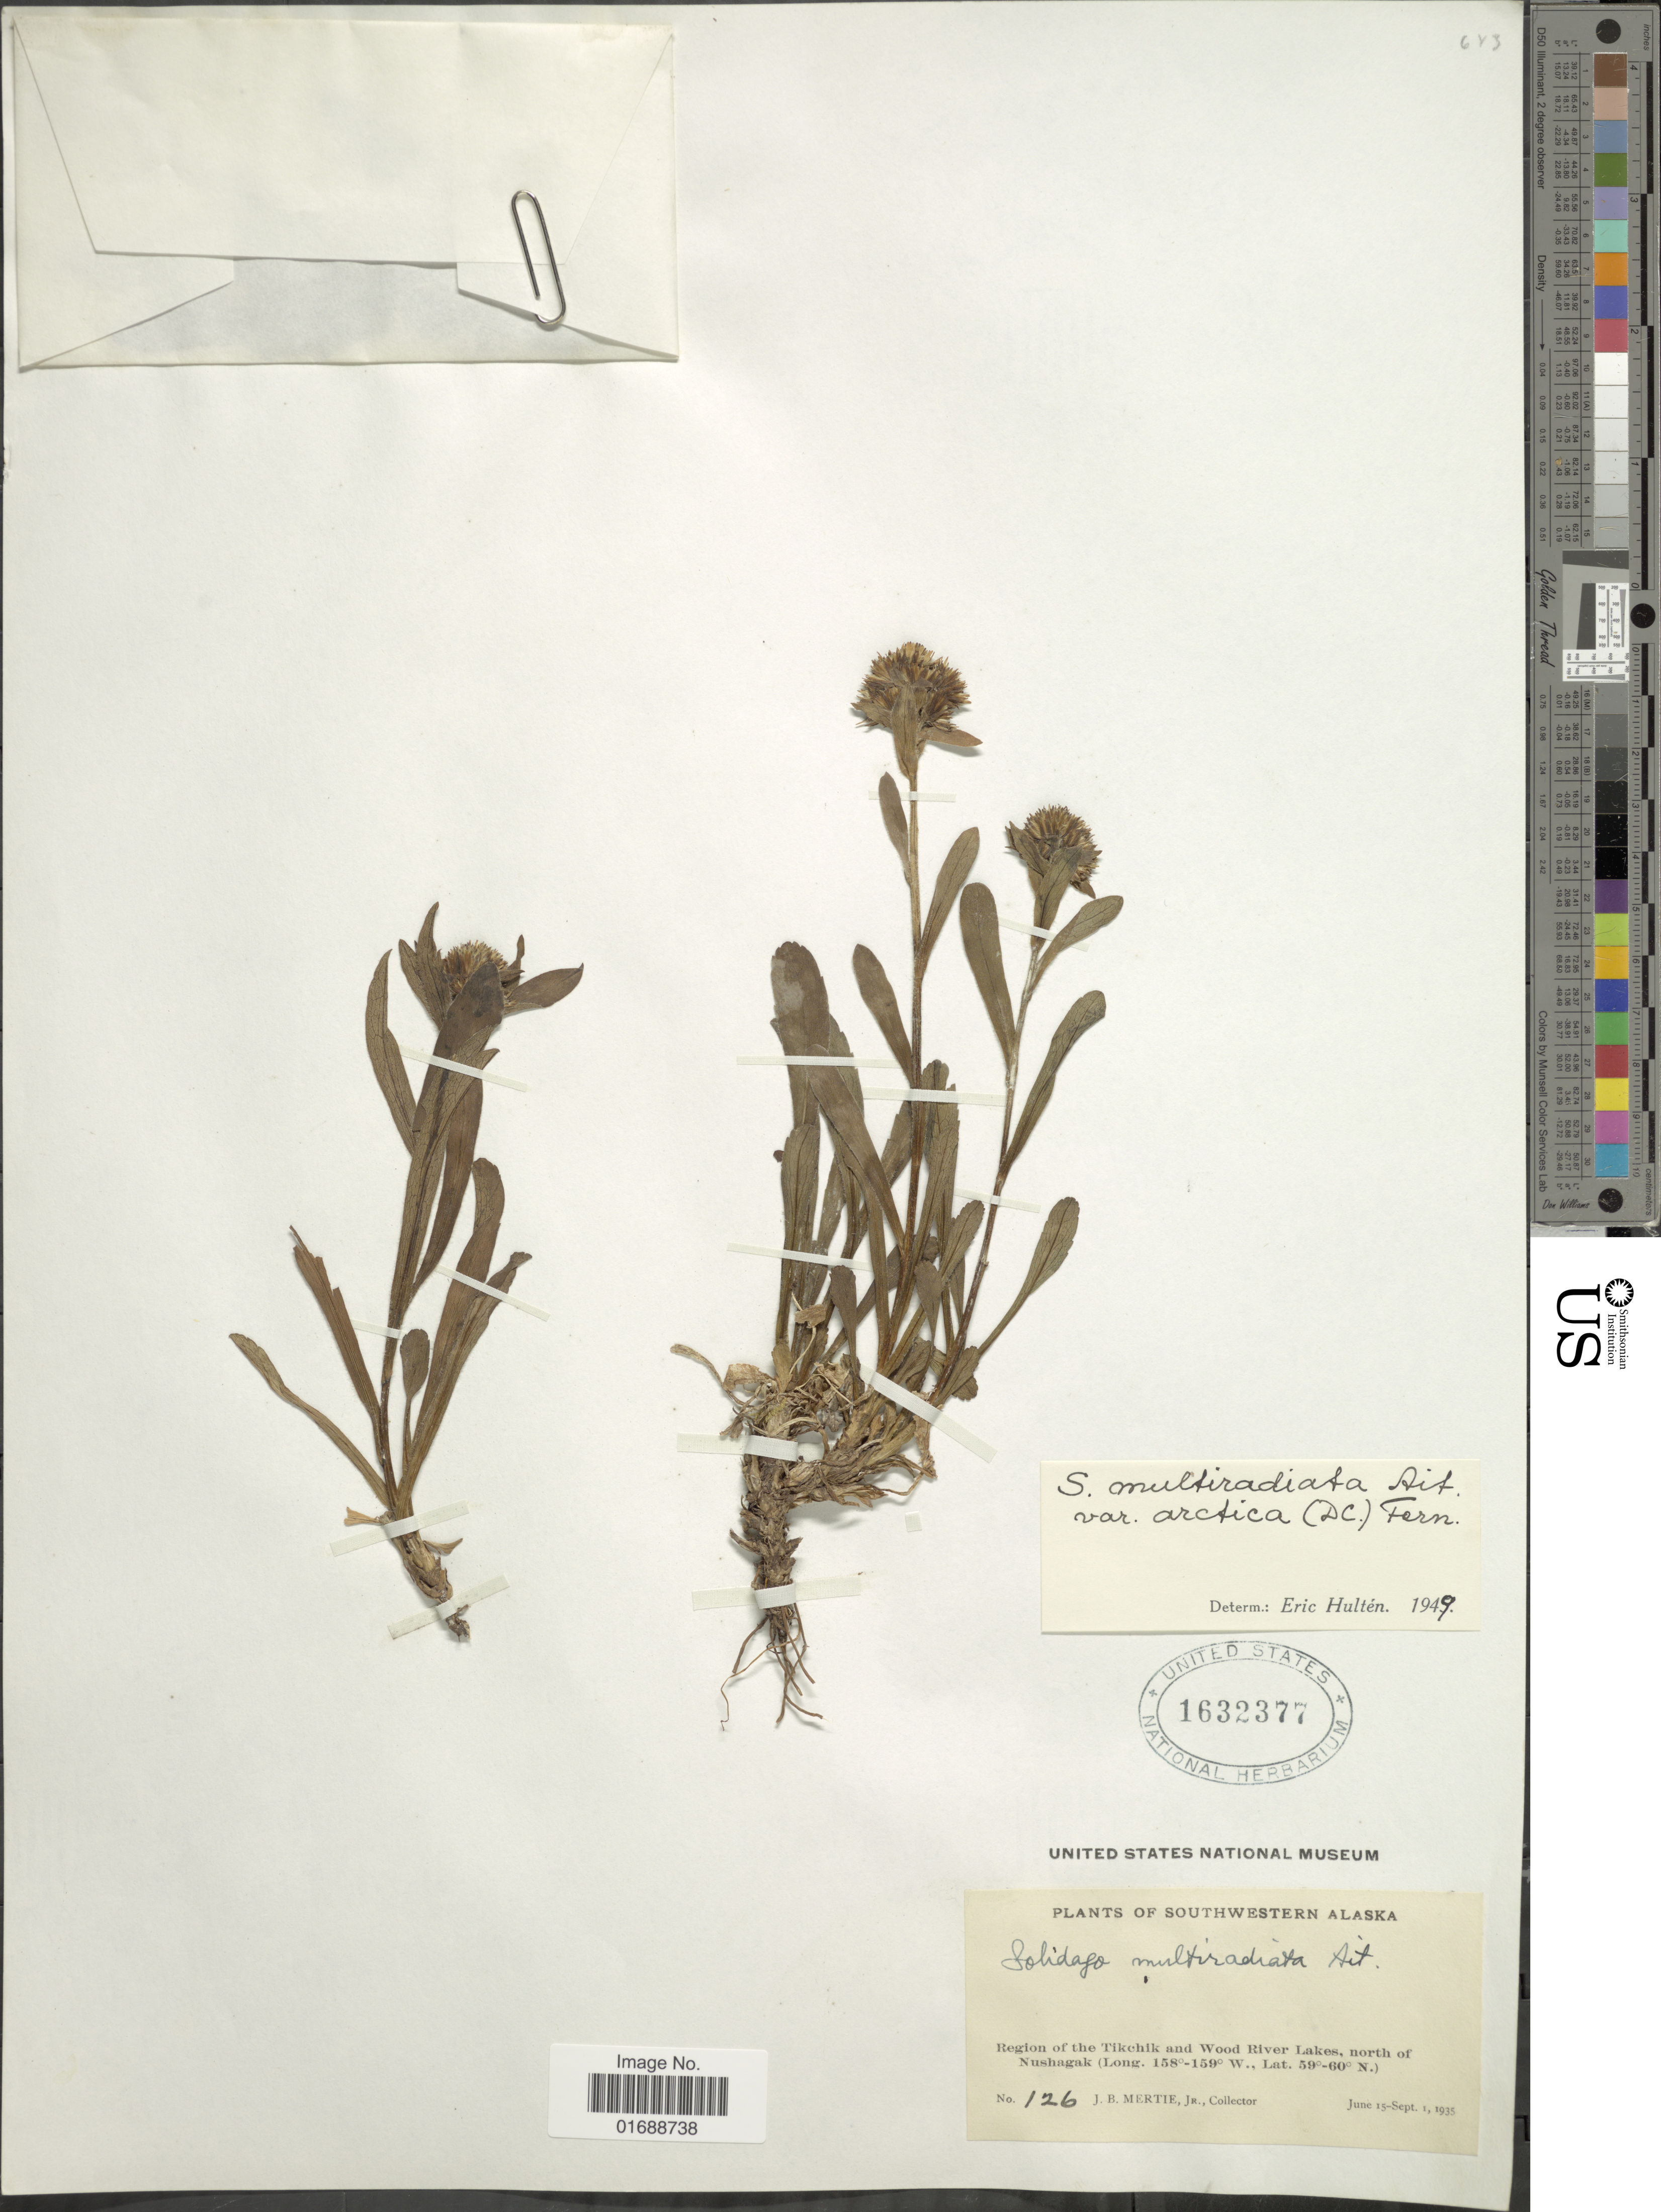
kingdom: Plantae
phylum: Tracheophyta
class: Magnoliopsida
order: Asterales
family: Asteraceae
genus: Solidago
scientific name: Solidago multiradiata var. arctica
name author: (DC.) Fernald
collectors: J. Mertie Jr.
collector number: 126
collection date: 1935-06-15/1935-09-01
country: United States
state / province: Alaska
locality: Southwestern Alaska, Region of the Tikchick and Wood River lakes, north of Nushagak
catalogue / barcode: US 1632377